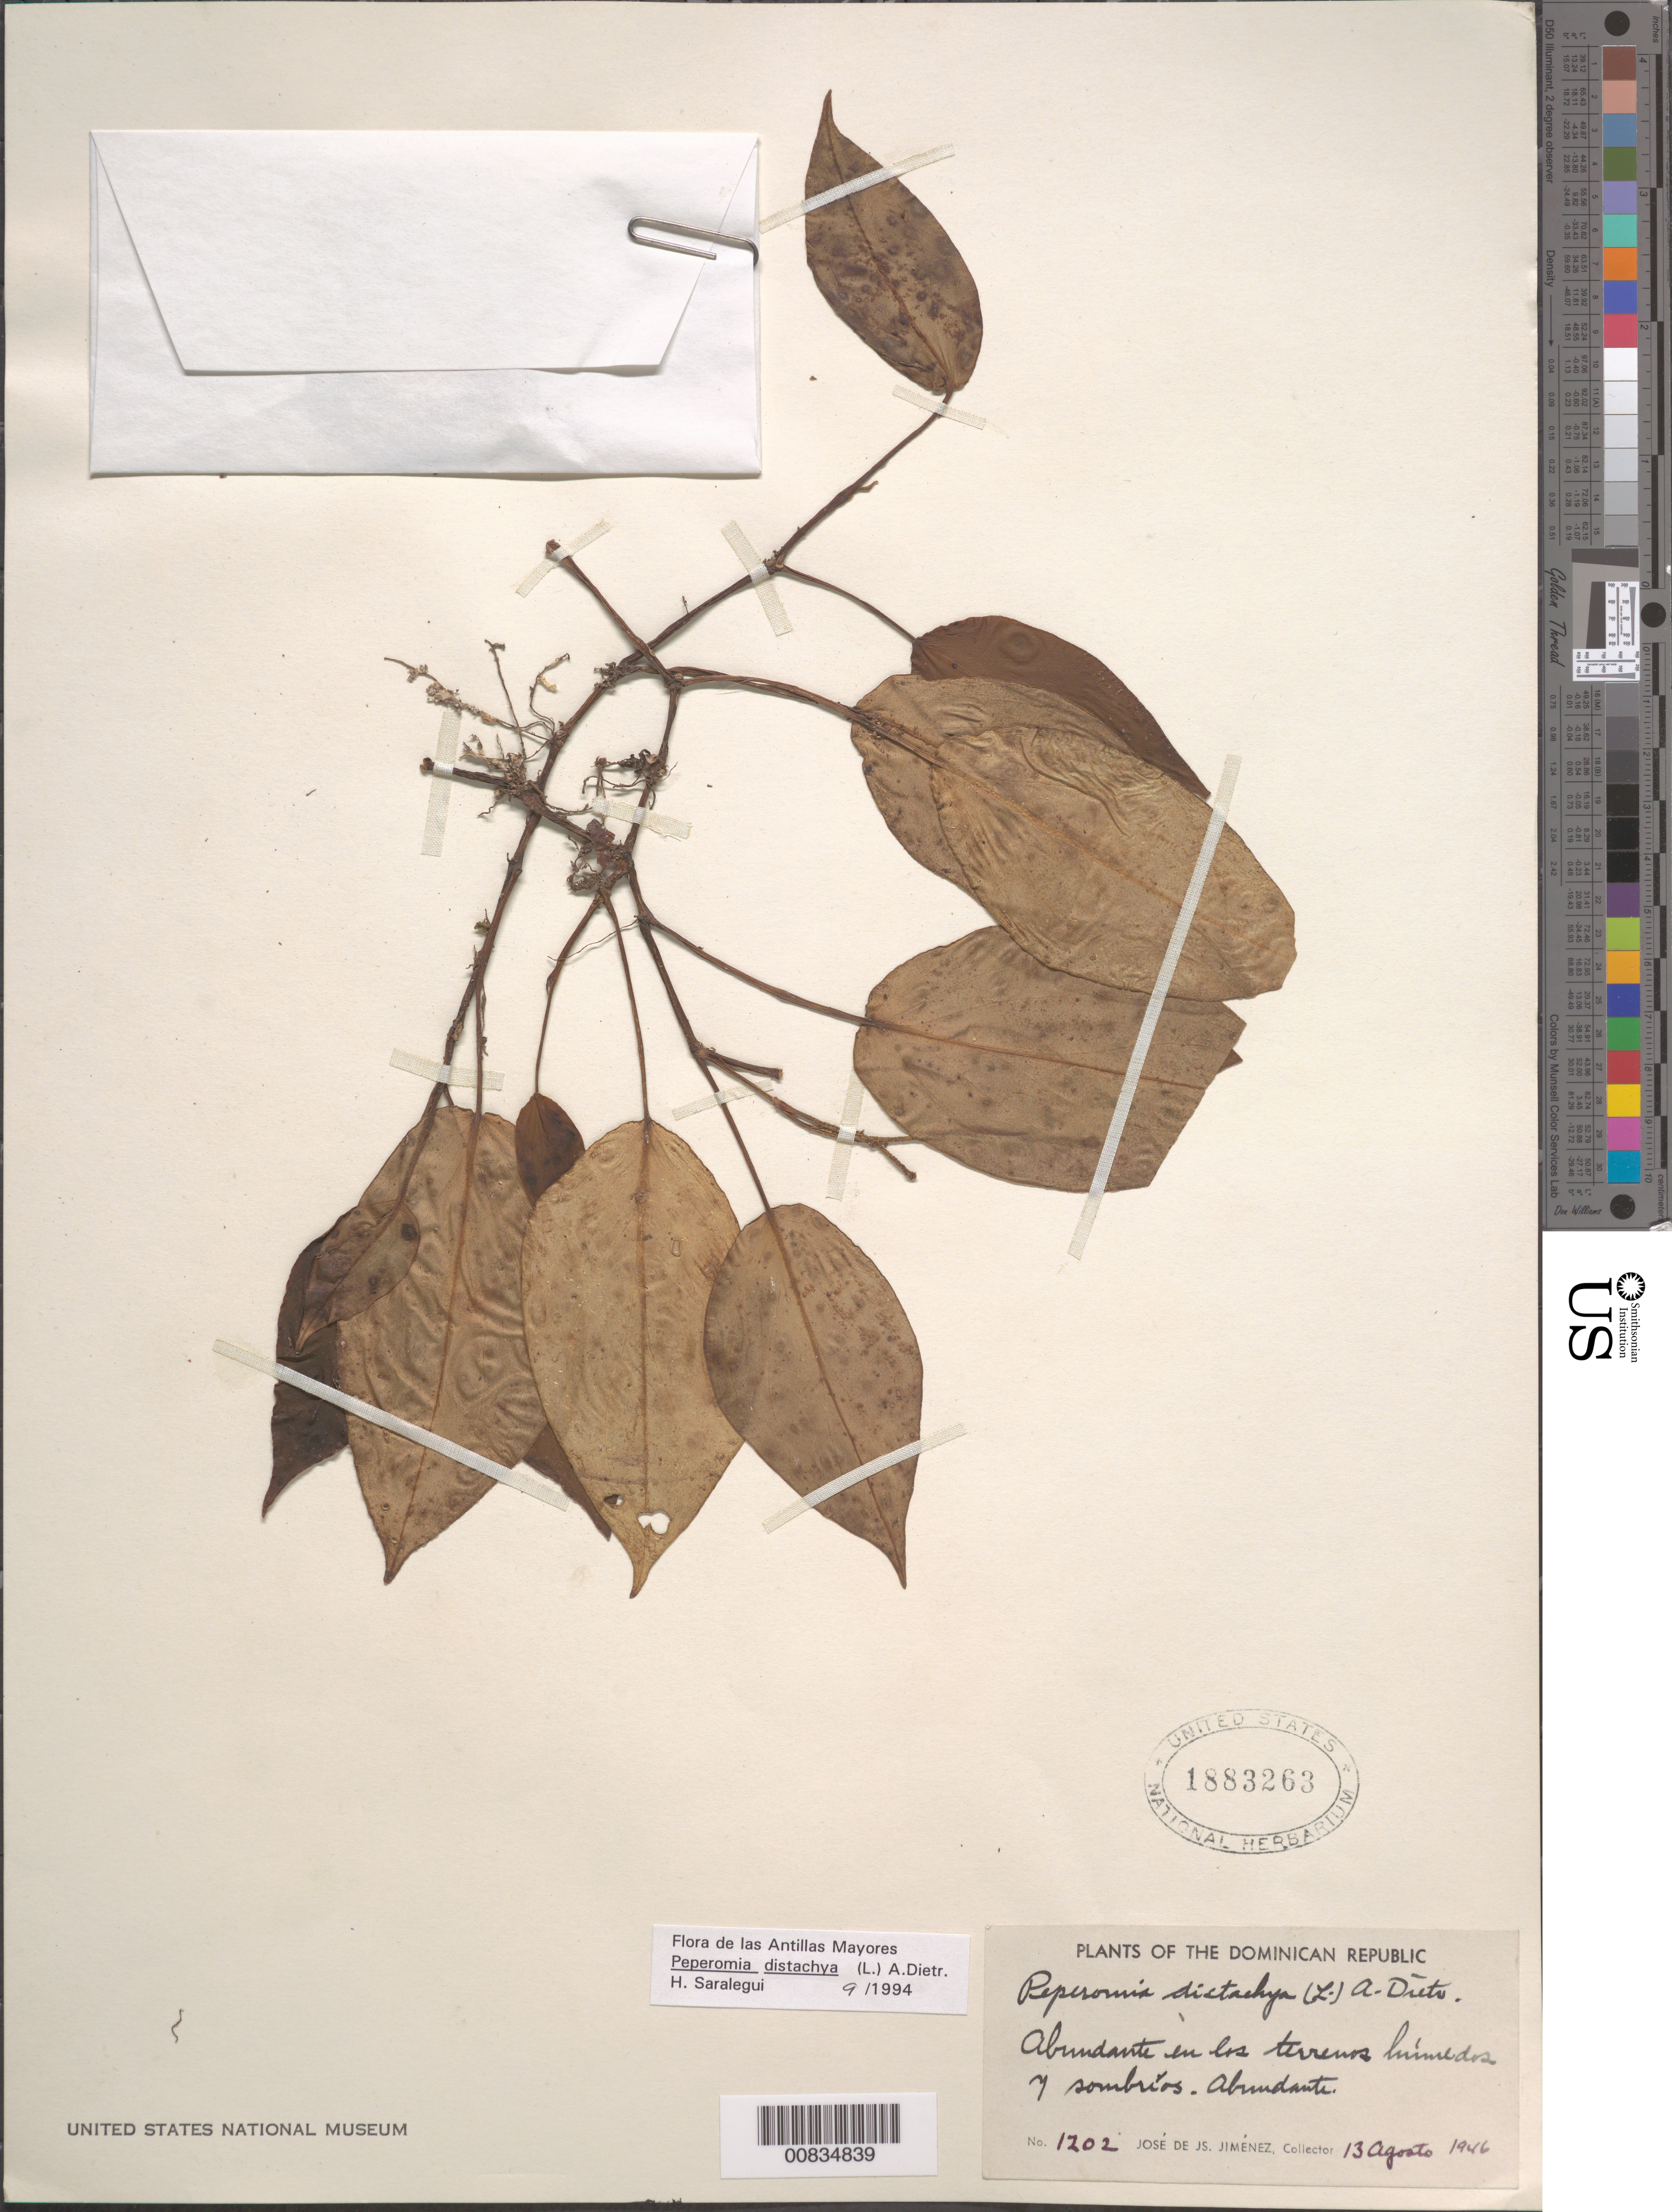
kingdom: Plantae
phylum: Tracheophyta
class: Magnoliopsida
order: Piperales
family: Piperaceae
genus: Peperomia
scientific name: Peperomia distachya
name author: (L.) A. Dietr.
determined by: Saralegui Boza, H., (HAJB), Jardin Botanico Nacional (Habana)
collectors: J. J. Jiménez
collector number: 1202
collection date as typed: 13 Aug 1946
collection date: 1946-08-13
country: Dominican Republic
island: Hispaniola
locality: Dominican Republic.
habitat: Abundante en los terrenos húmedos y sombríos.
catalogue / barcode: US 1883263